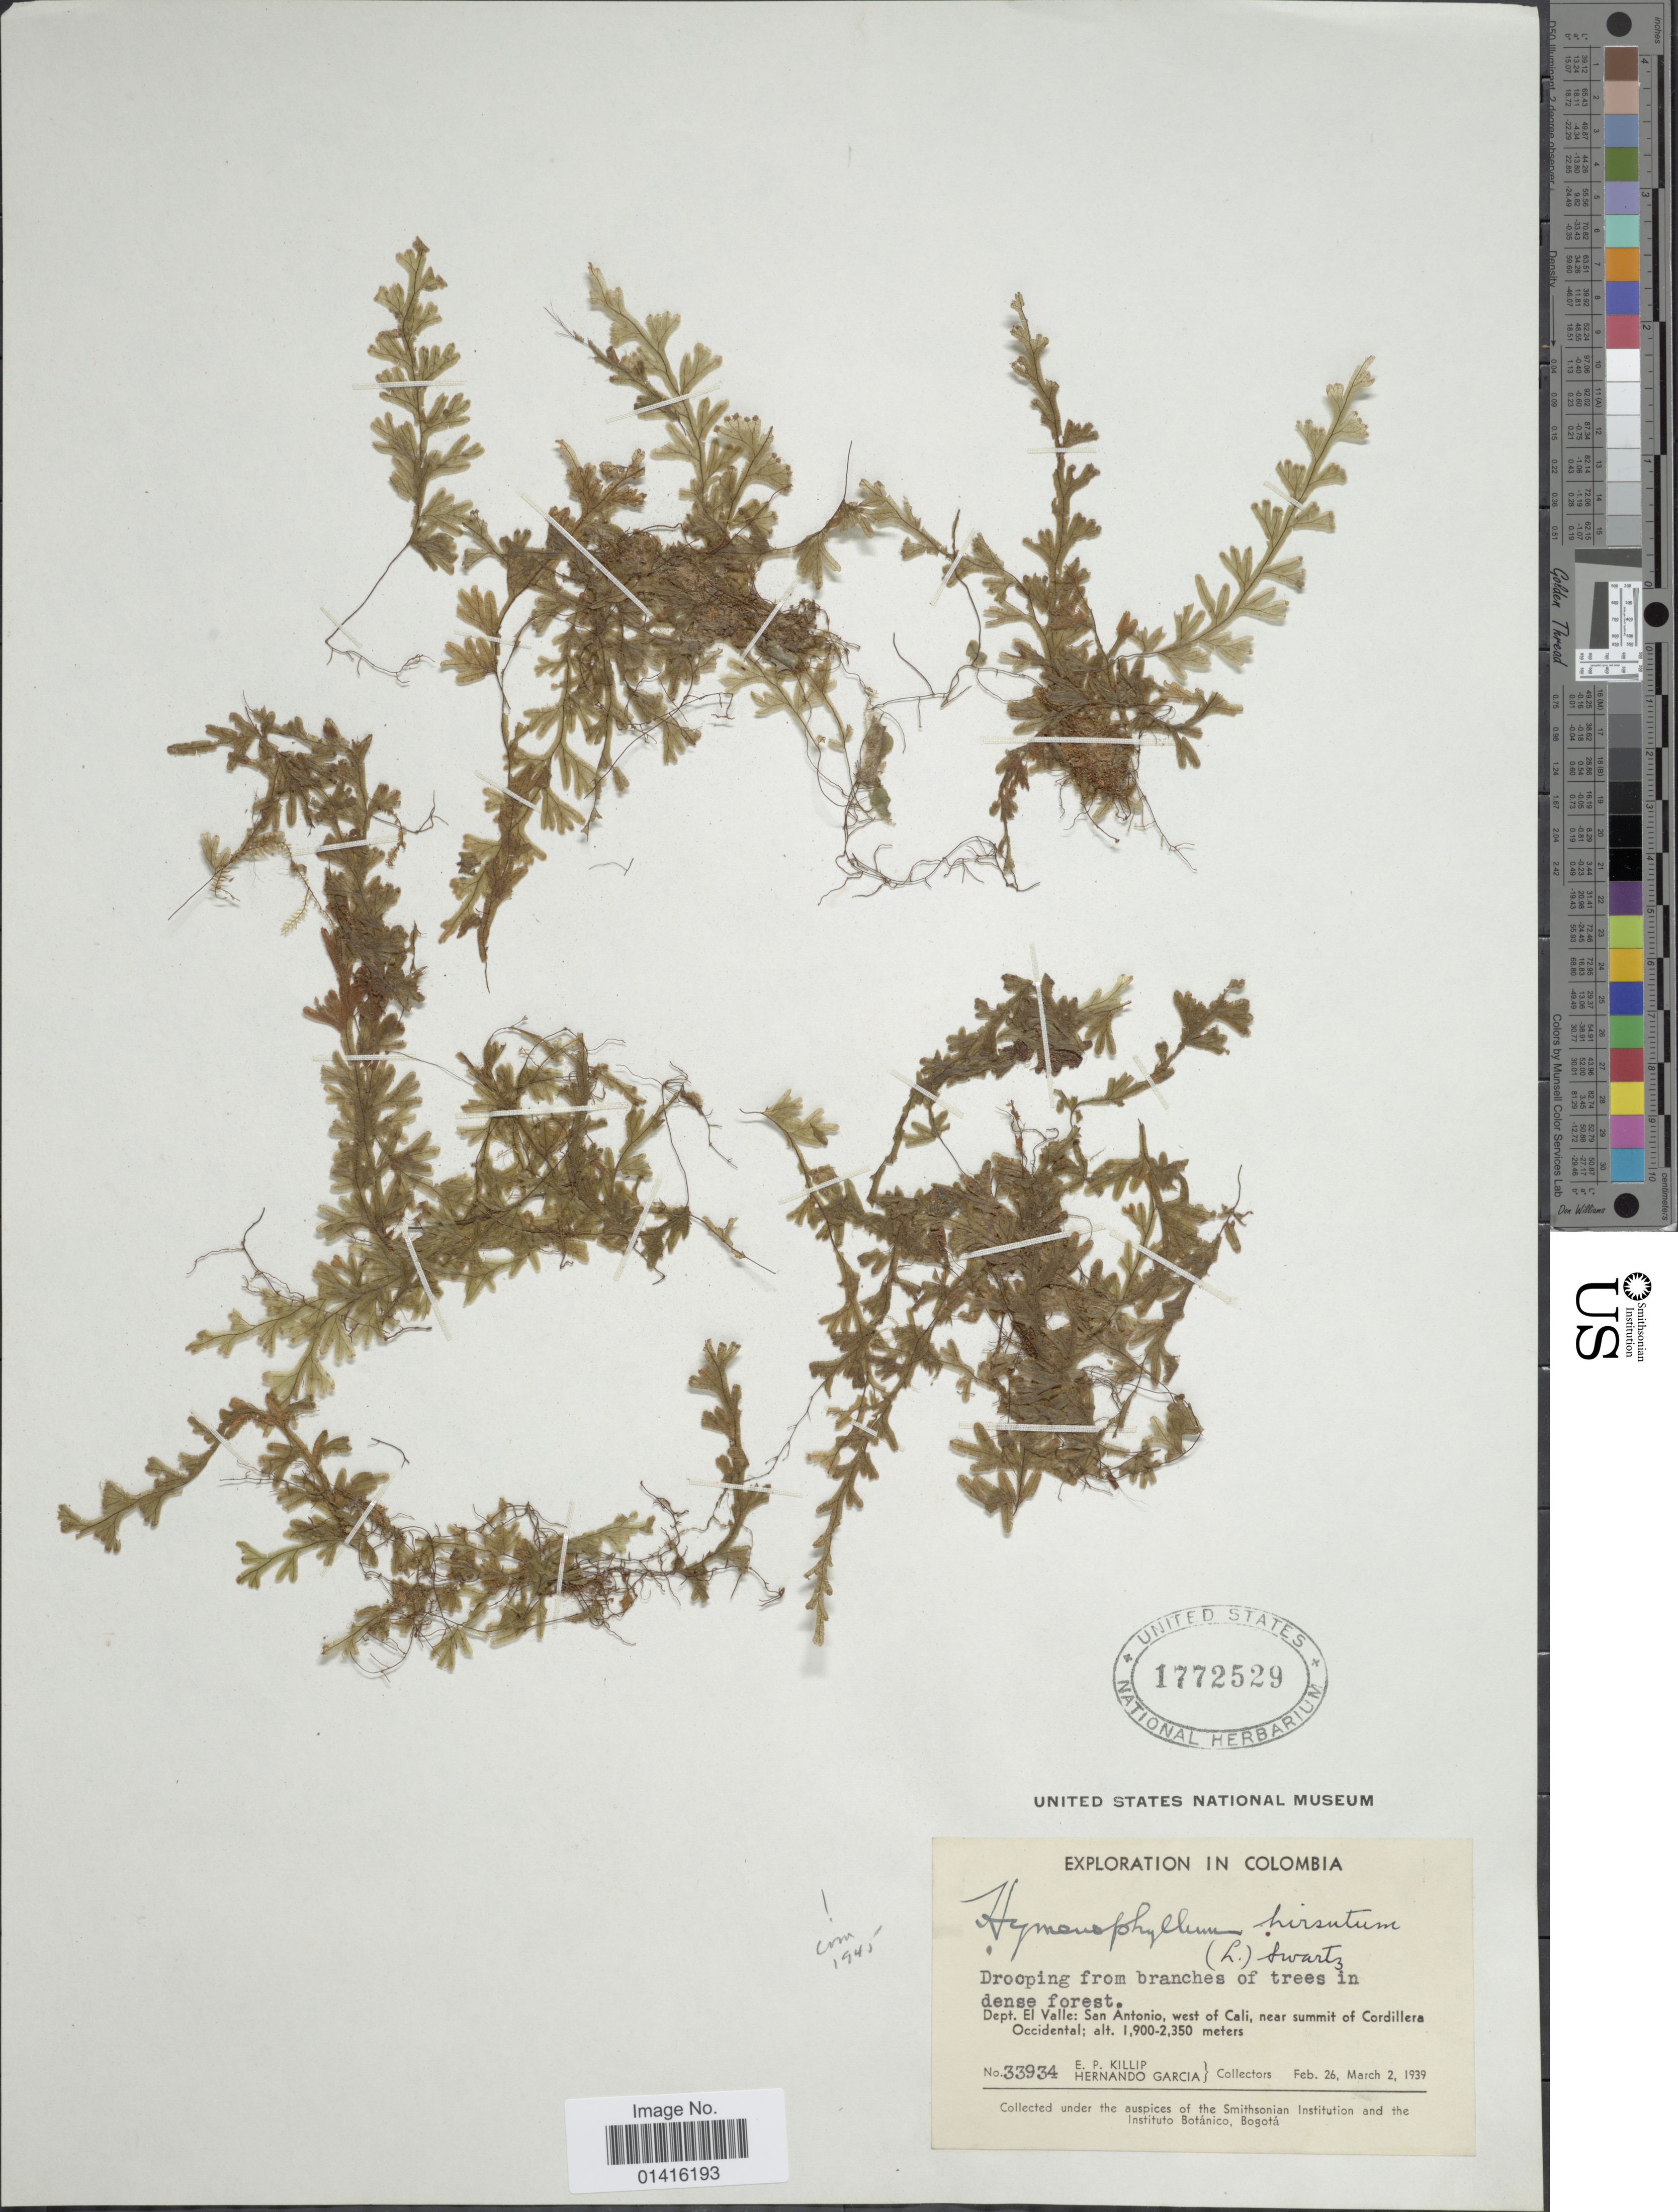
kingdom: Plantae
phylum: Tracheophyta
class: Polypodiopsida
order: Hymenophyllales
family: Hymenophyllaceae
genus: Hymenophyllum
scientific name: Hymenophyllum fragile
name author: (Hedw.) C.V. Morton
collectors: E. P. Killip & H. Garcia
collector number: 33934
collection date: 1939-02-26/1939-03-02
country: Colombia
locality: Dept. El Valle:San Antonio, west of Cali, near summit of Cordillera Occidental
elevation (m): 1900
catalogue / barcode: US 1772529